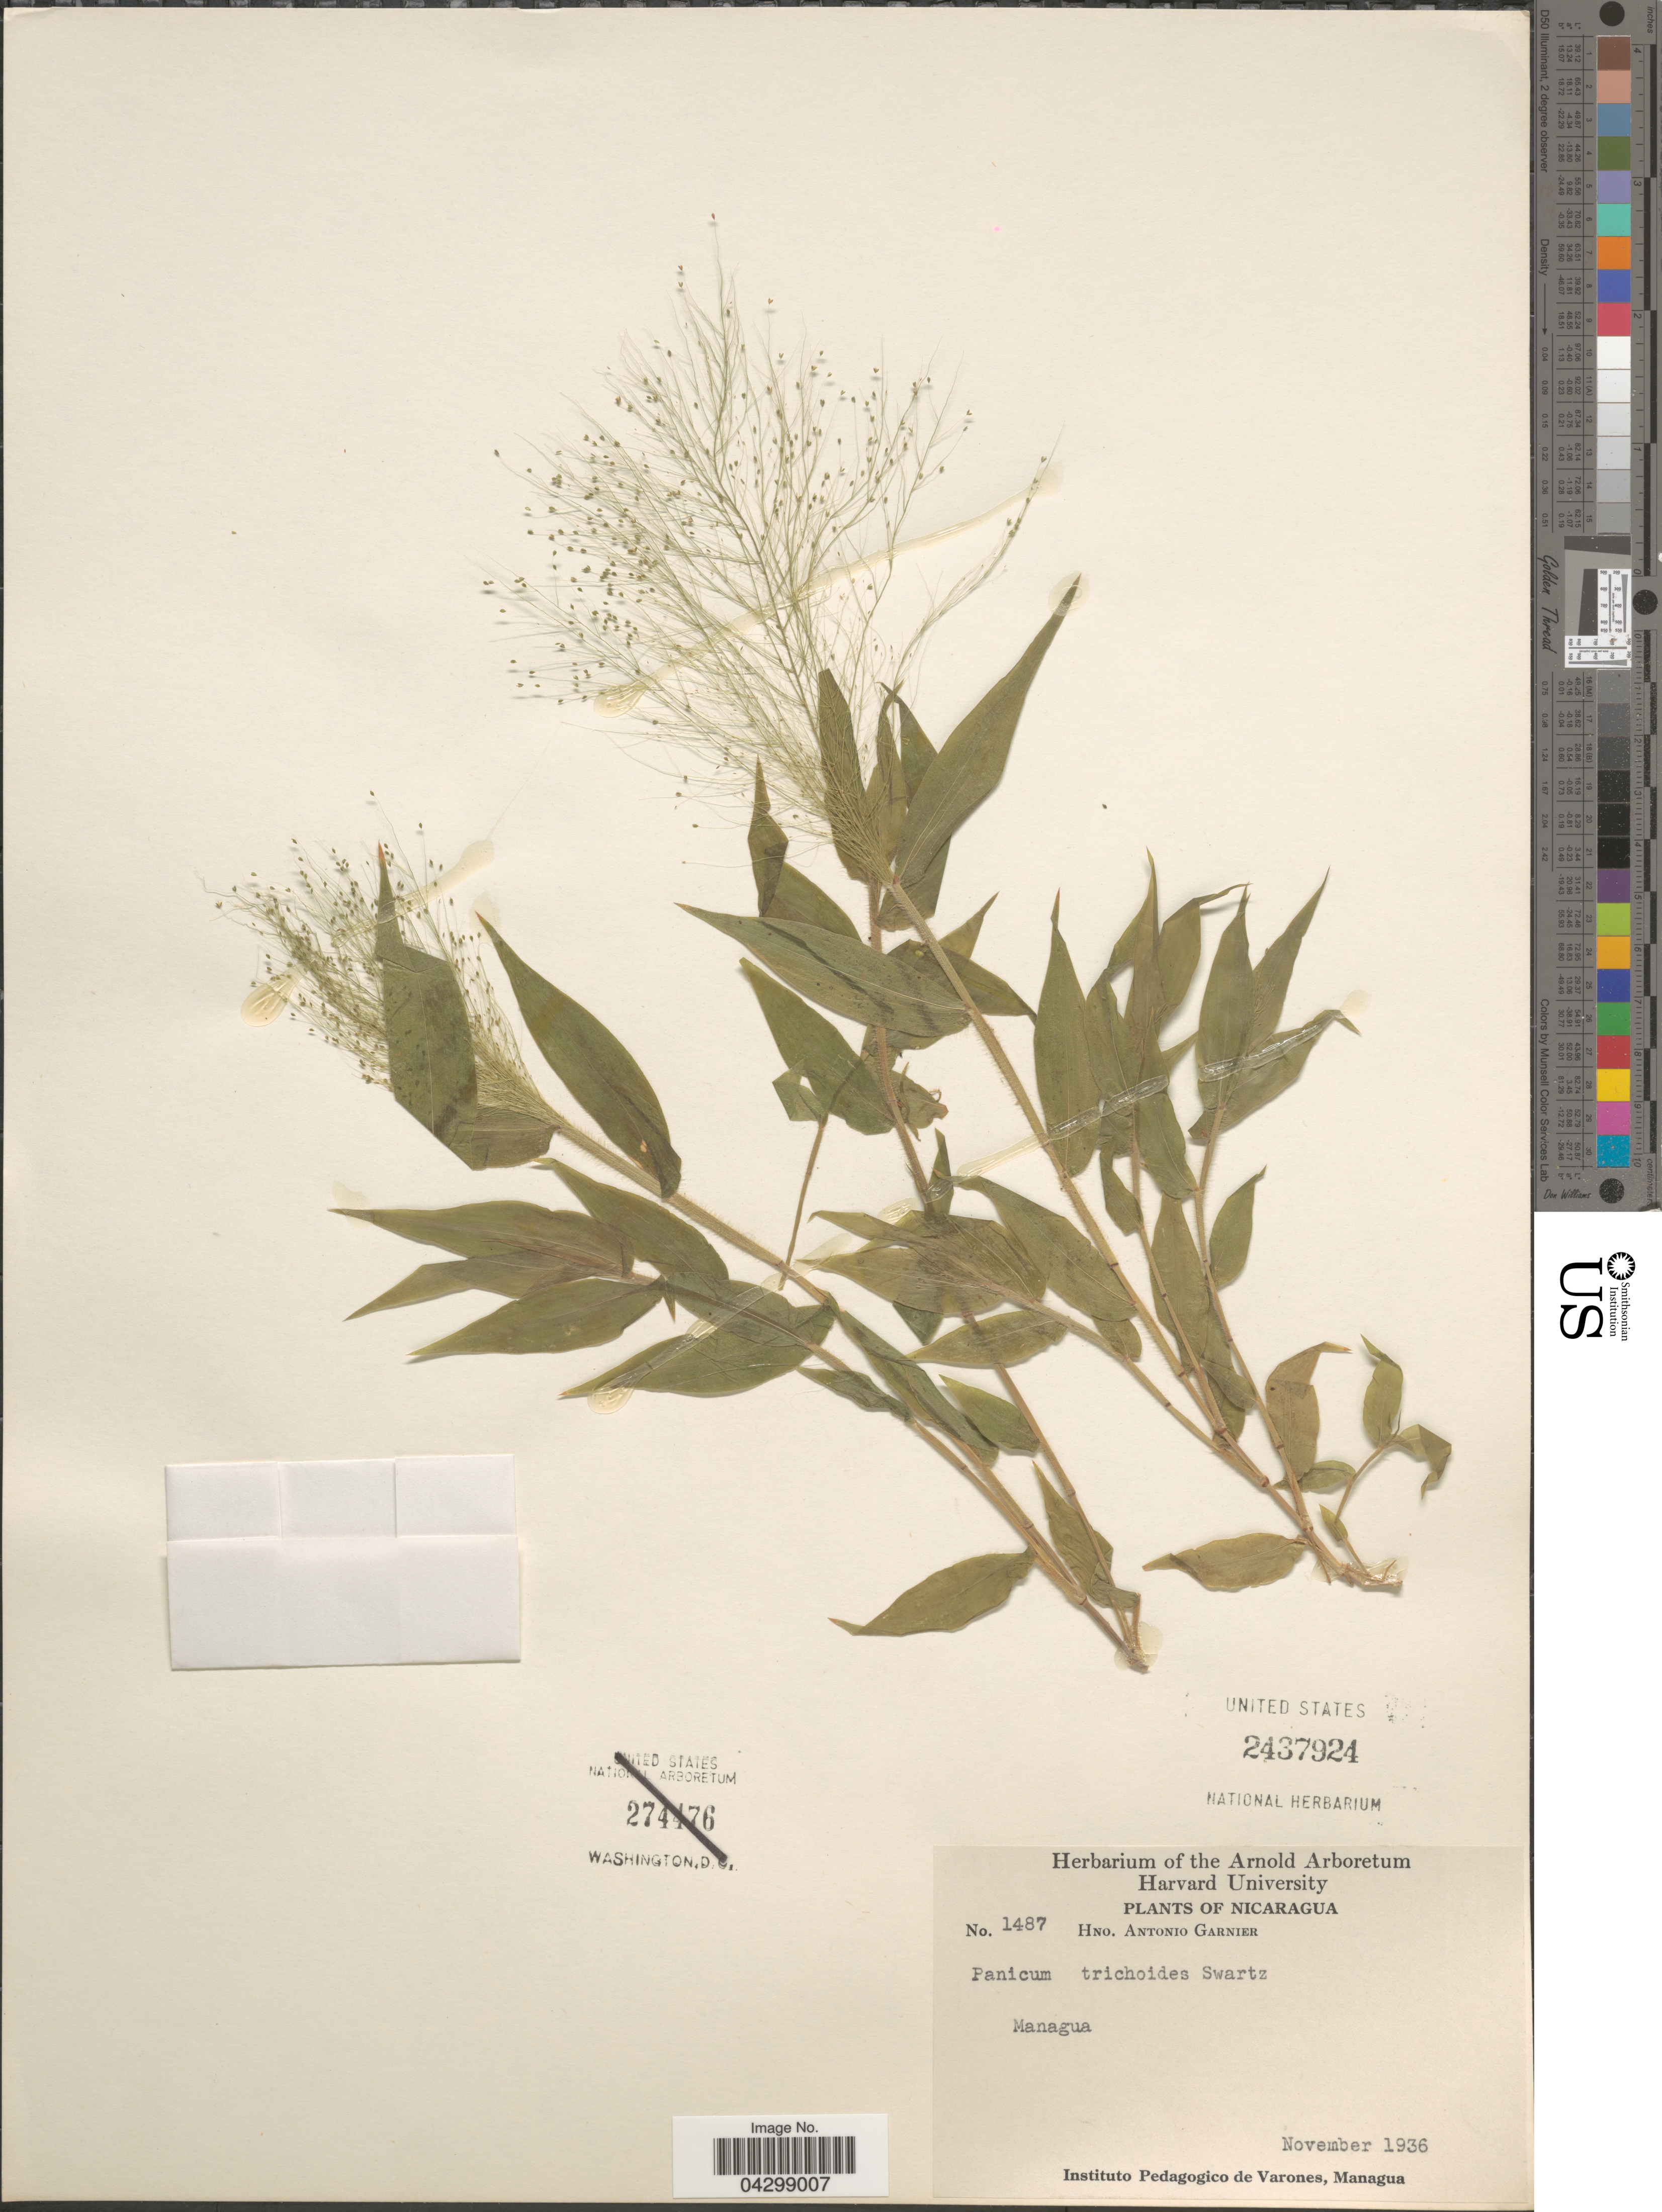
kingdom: Plantae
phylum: Tracheophyta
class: Liliopsida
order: Poales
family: Poaceae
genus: Panicum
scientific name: Panicum trichoides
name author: Sw.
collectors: Bro. A. Garnier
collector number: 1487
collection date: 1936-11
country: Nicaragua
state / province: Managua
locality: Instituto Pedagogico de Varones, Managua.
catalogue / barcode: US 2437924